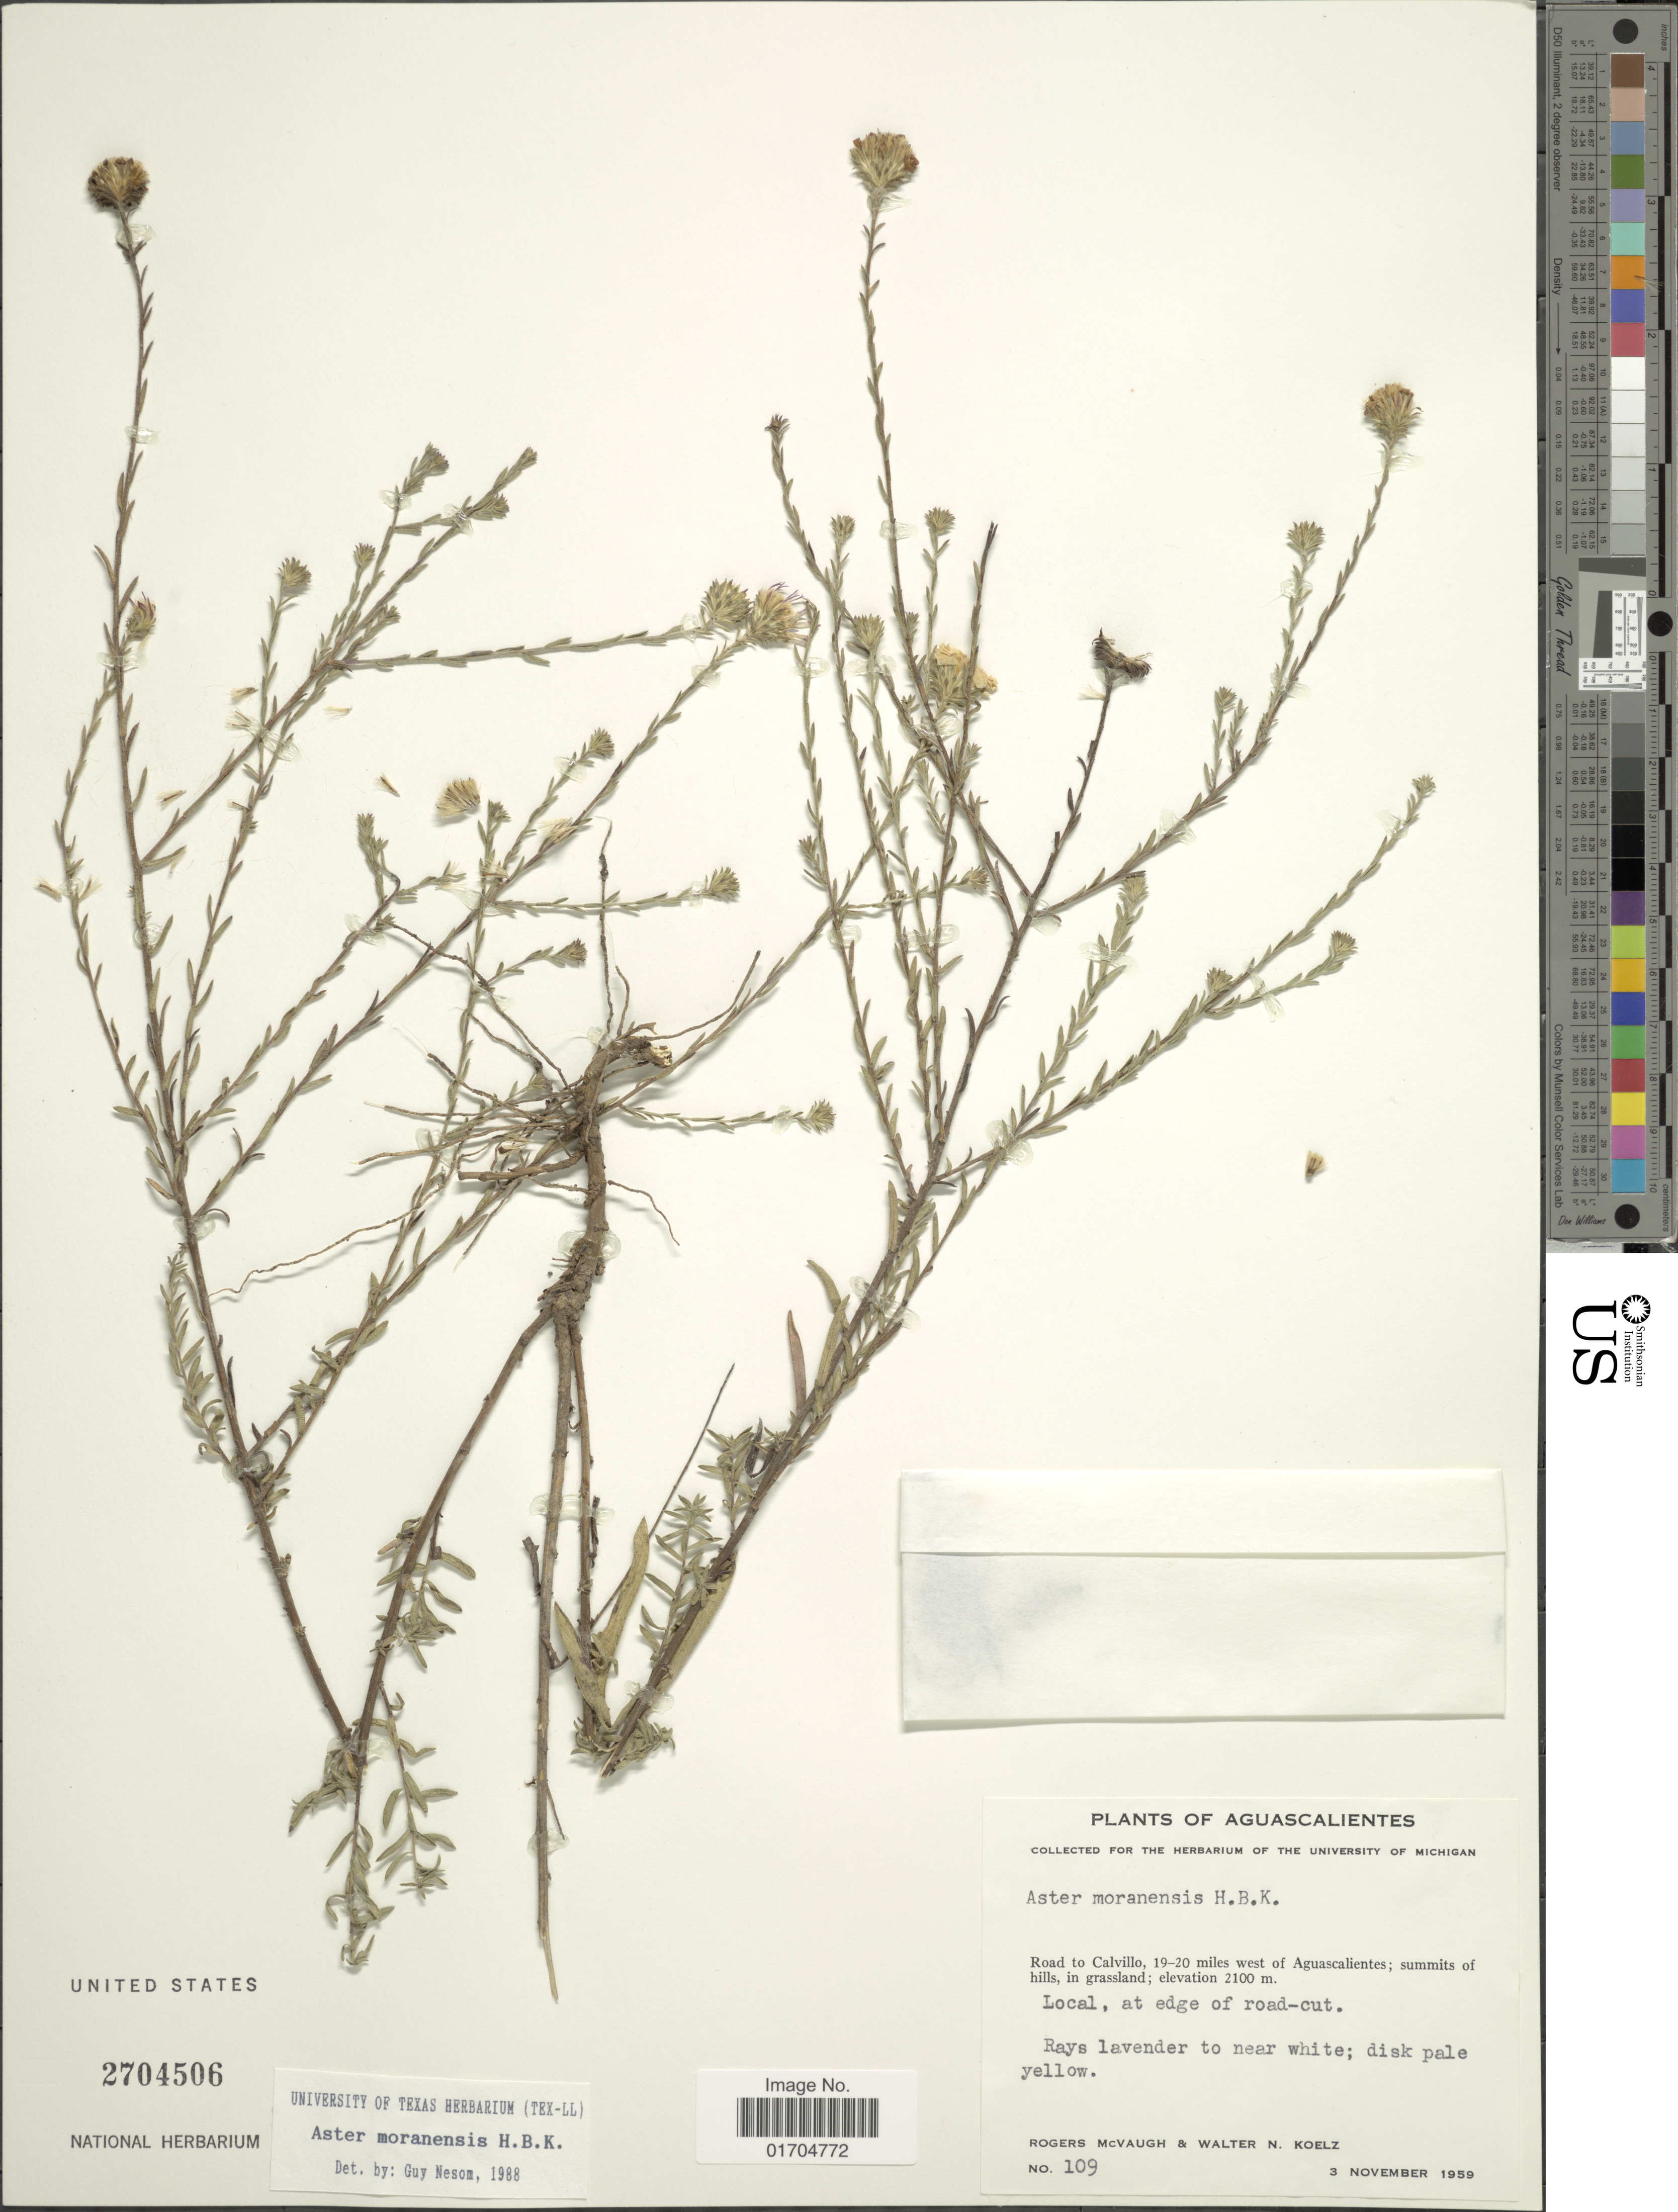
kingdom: Plantae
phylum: Tracheophyta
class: Magnoliopsida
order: Asterales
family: Asteraceae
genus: Symphyotrichum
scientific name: Symphyotrichum moranense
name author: (Kunth) G.L. Nesom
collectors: R. McVaugh & W. N. Koelz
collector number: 109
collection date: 1959-11-03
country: Mexico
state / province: Aguascalientes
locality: Road to Calvillo, 19-20 miles west of Aguascalientes; summits of hills, in grassland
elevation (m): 2100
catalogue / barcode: US 2704506